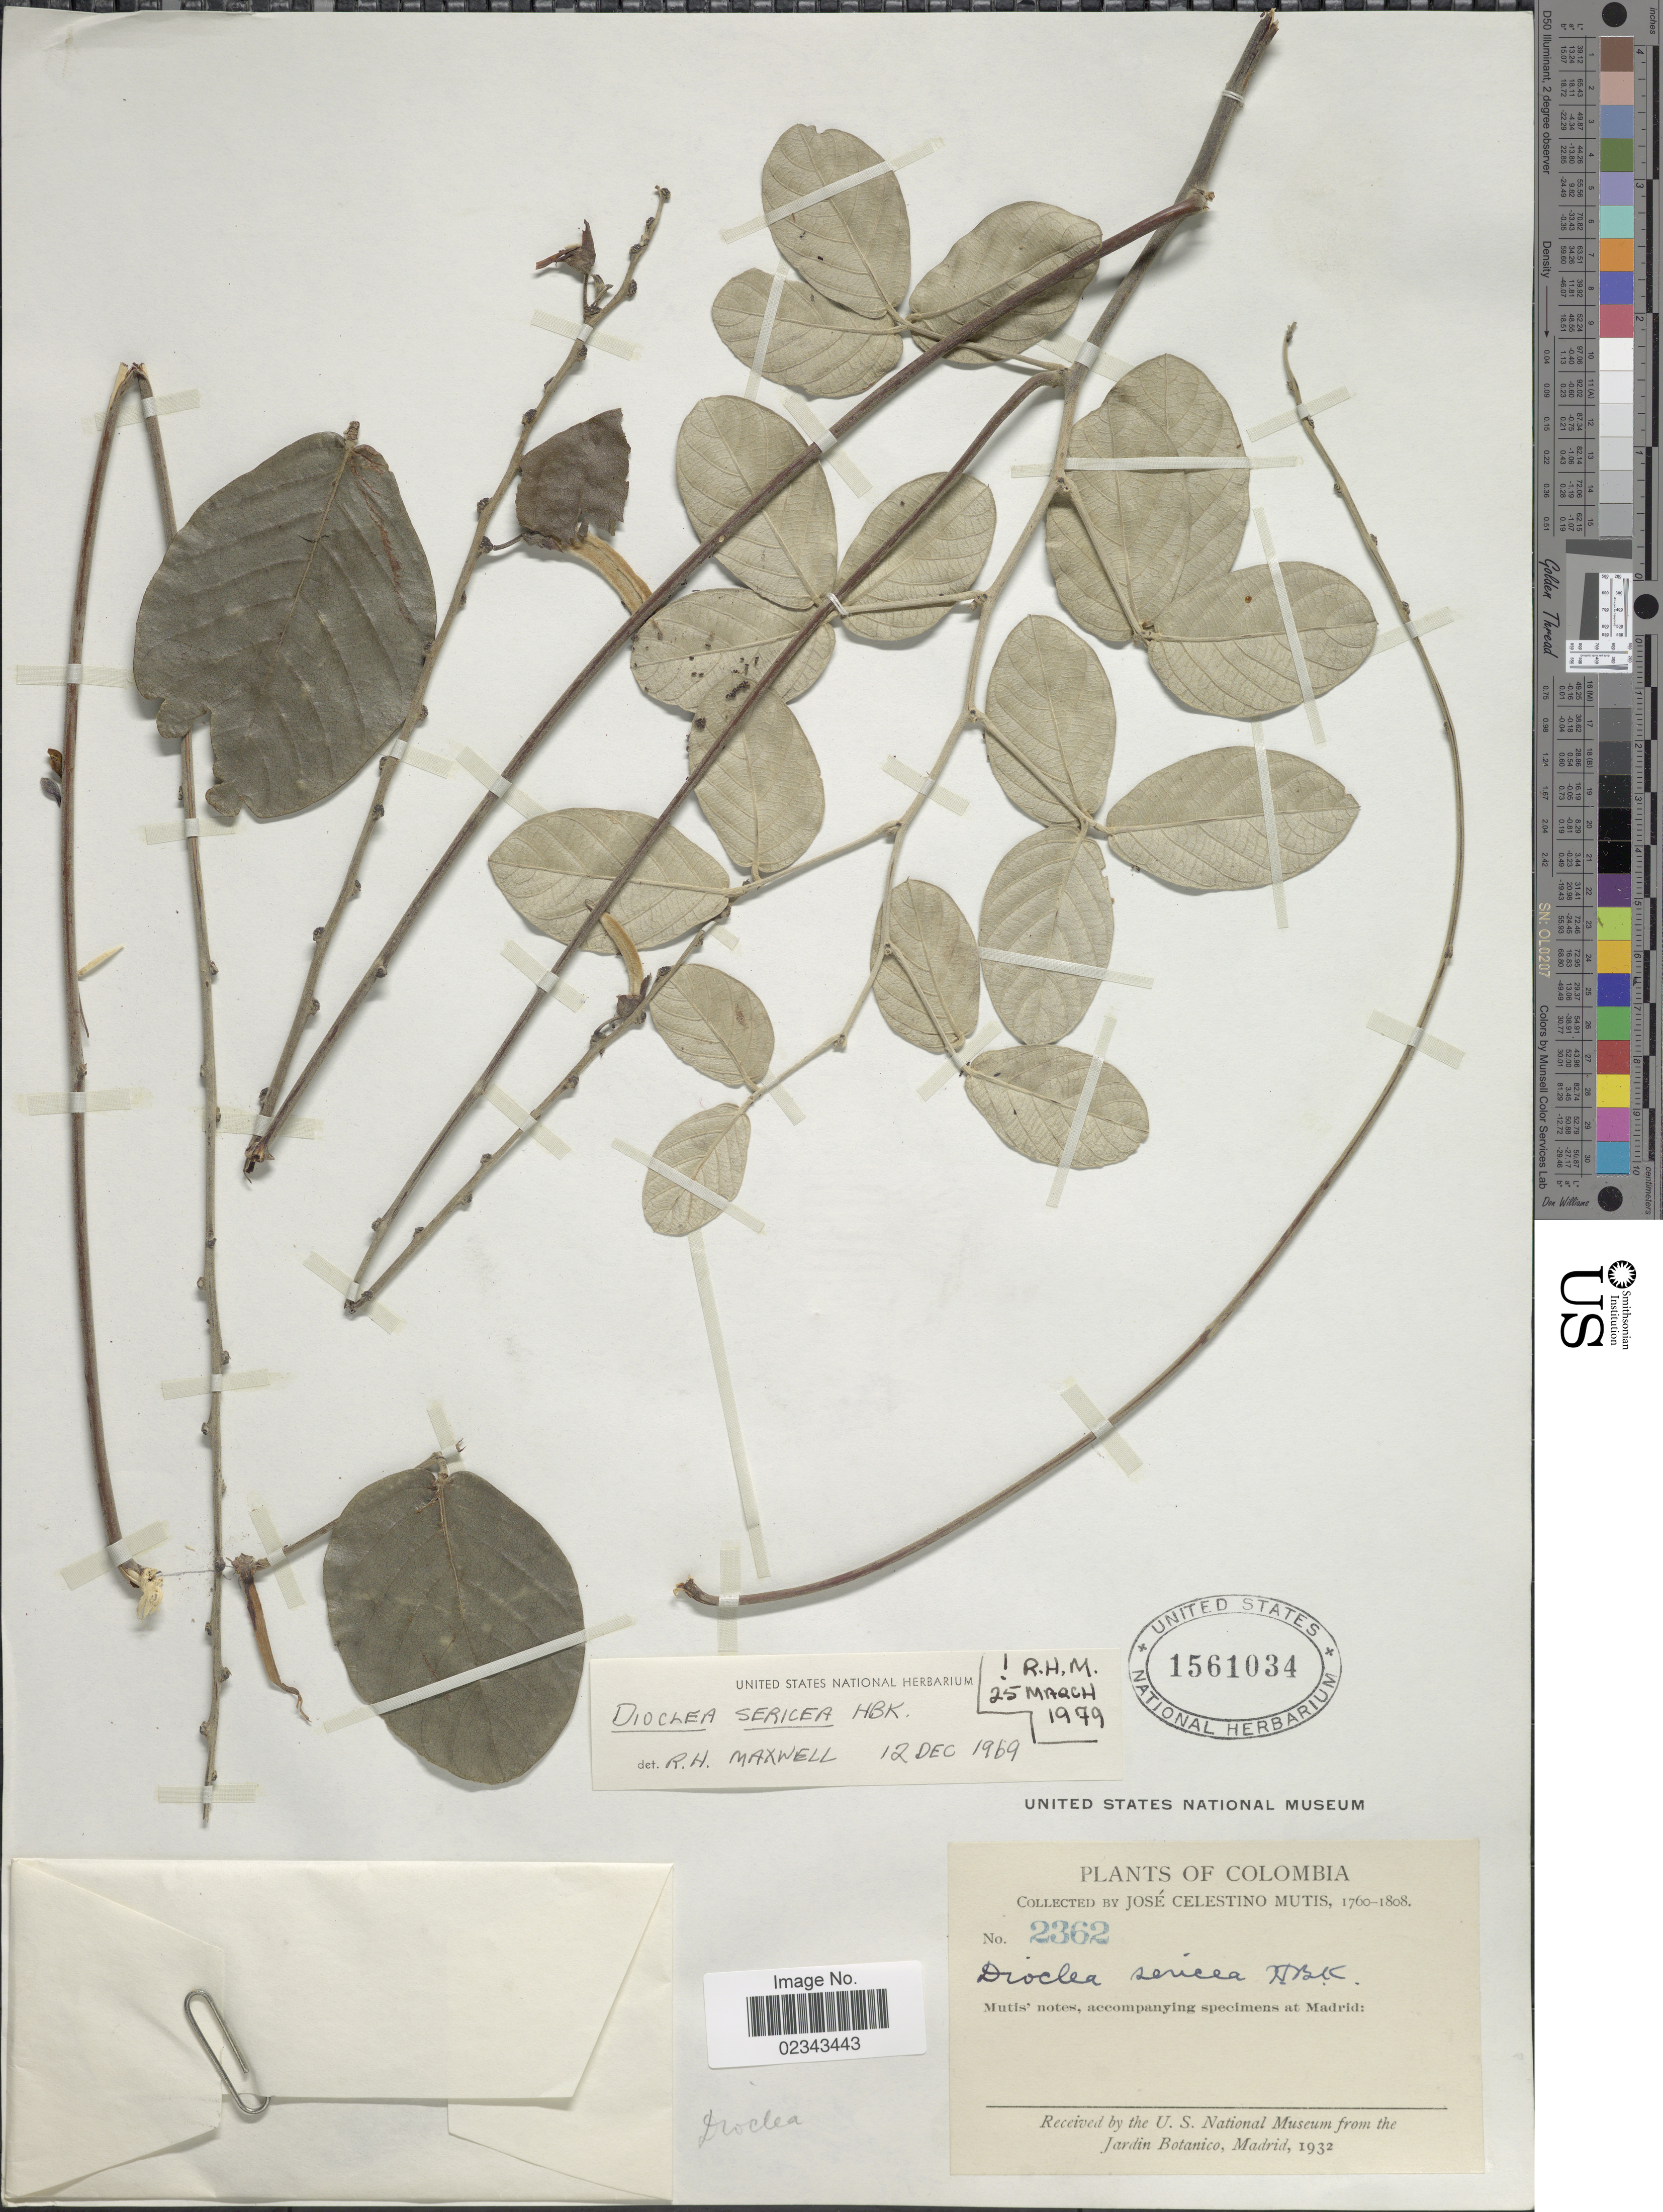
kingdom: Plantae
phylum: Tracheophyta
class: Magnoliopsida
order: Fabales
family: Fabaceae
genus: Dioclea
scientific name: Dioclea sericea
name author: Kunth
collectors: J. C. B. Mutis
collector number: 2362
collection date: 1760/1808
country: Colombia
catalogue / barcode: US 1561034